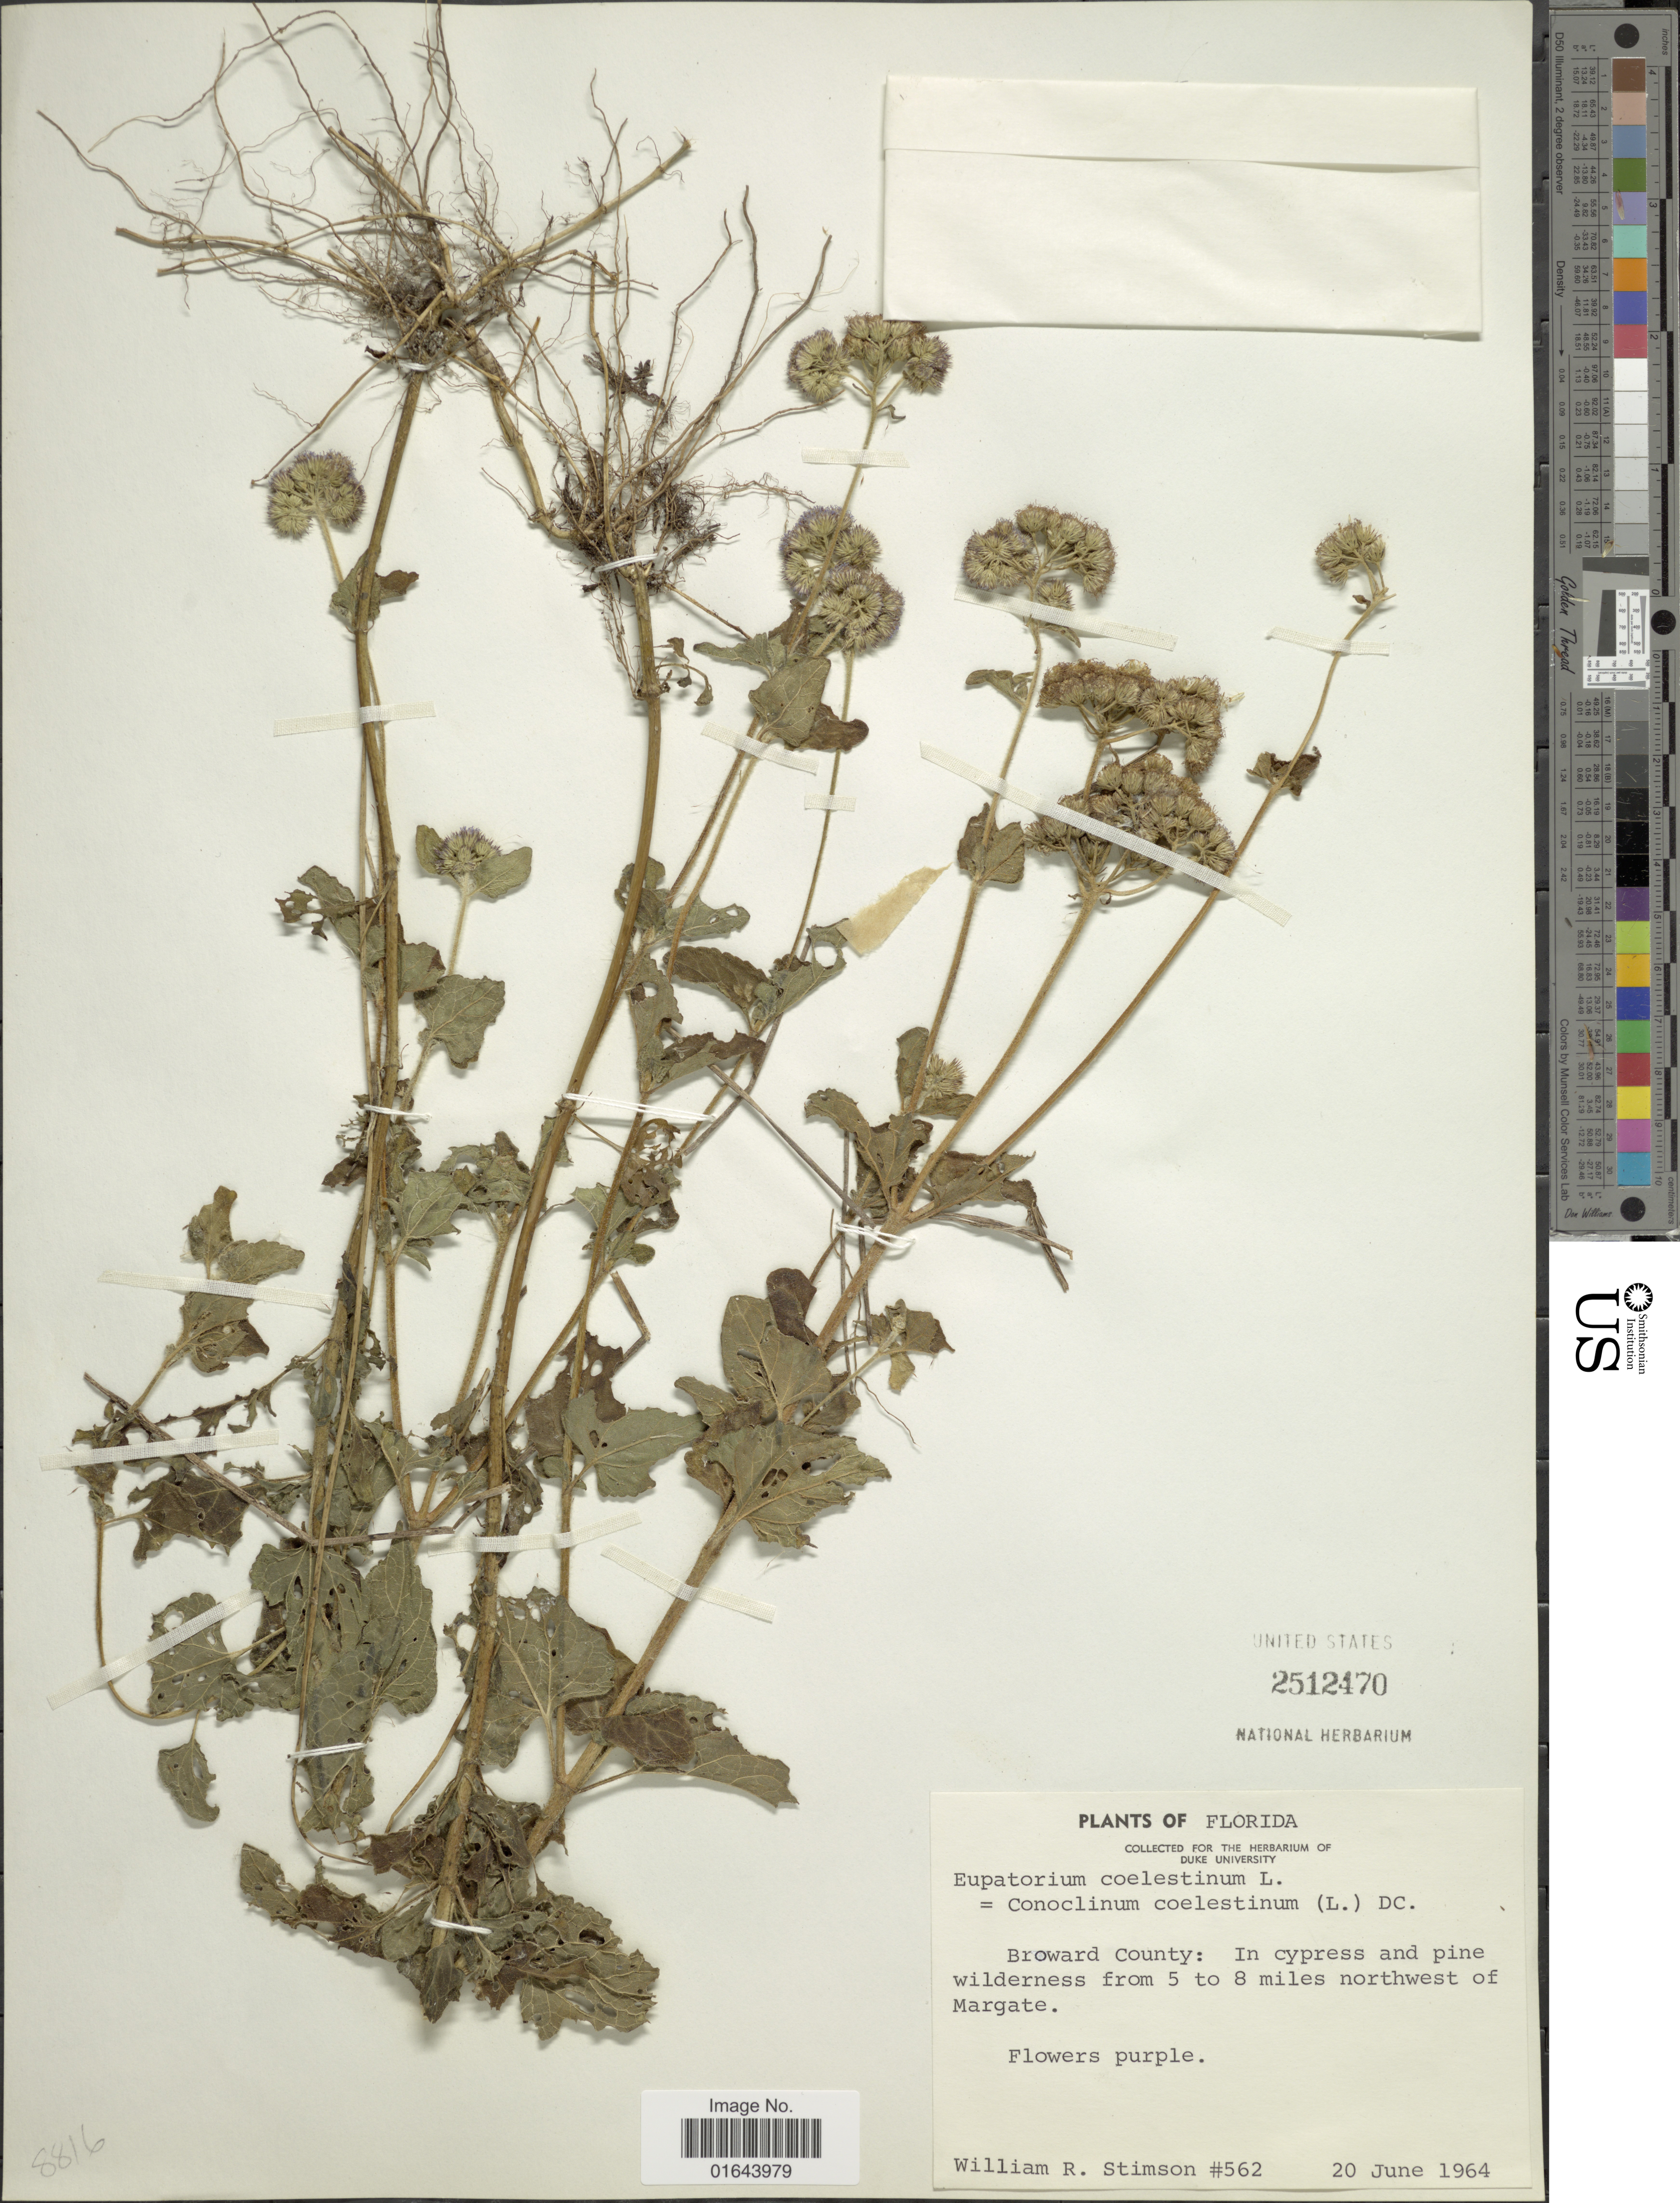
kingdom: Plantae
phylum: Tracheophyta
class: Magnoliopsida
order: Asterales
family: Asteraceae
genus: Conoclinium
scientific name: Conoclinium coelestinum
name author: (L.) DC.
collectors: W. R. Stimson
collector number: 562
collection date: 1964-06-20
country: United States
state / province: Florida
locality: Broward County: In cypress and pine wilderness from 5 to 8 miles northwest of Margate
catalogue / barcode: US 2512470